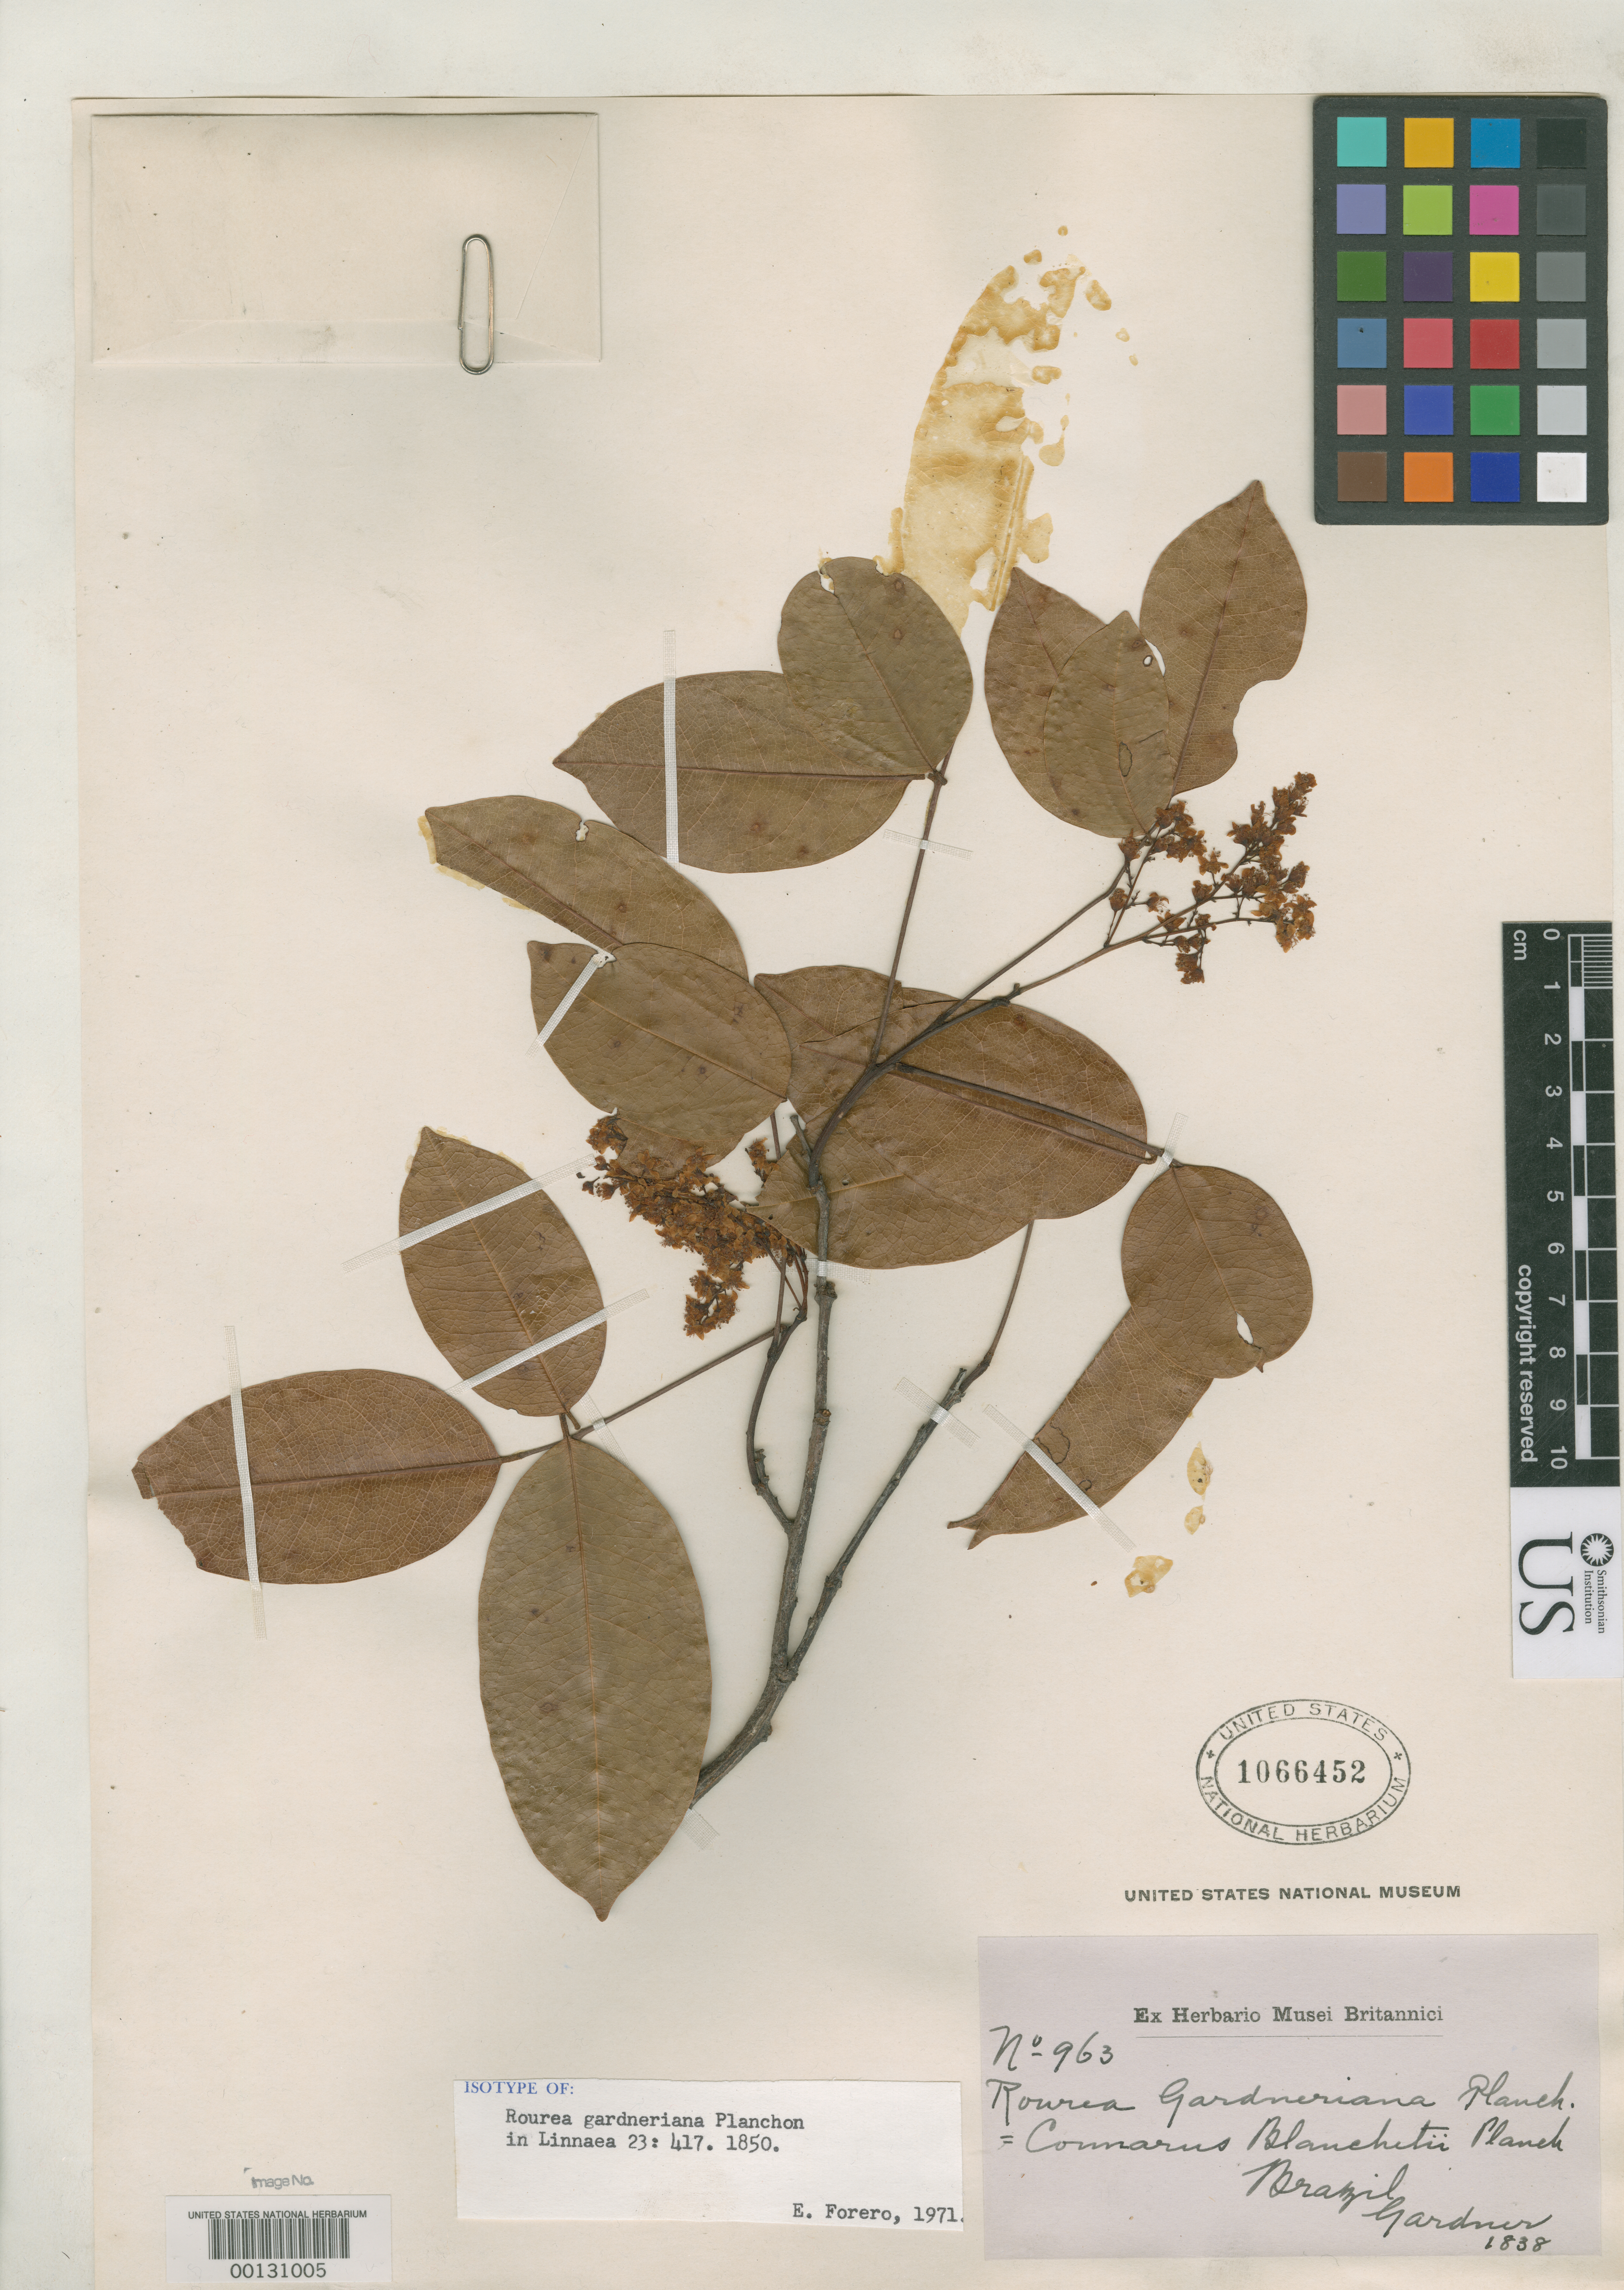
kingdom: Plantae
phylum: Tracheophyta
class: Magnoliopsida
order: Oxalidales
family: Connaraceae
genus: Rourea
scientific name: Rourea gardneriana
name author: Planch.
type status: Isotype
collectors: G. Gardner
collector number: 963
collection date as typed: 1838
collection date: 1838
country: Brazil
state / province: Pernambuco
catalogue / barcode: US 1066452